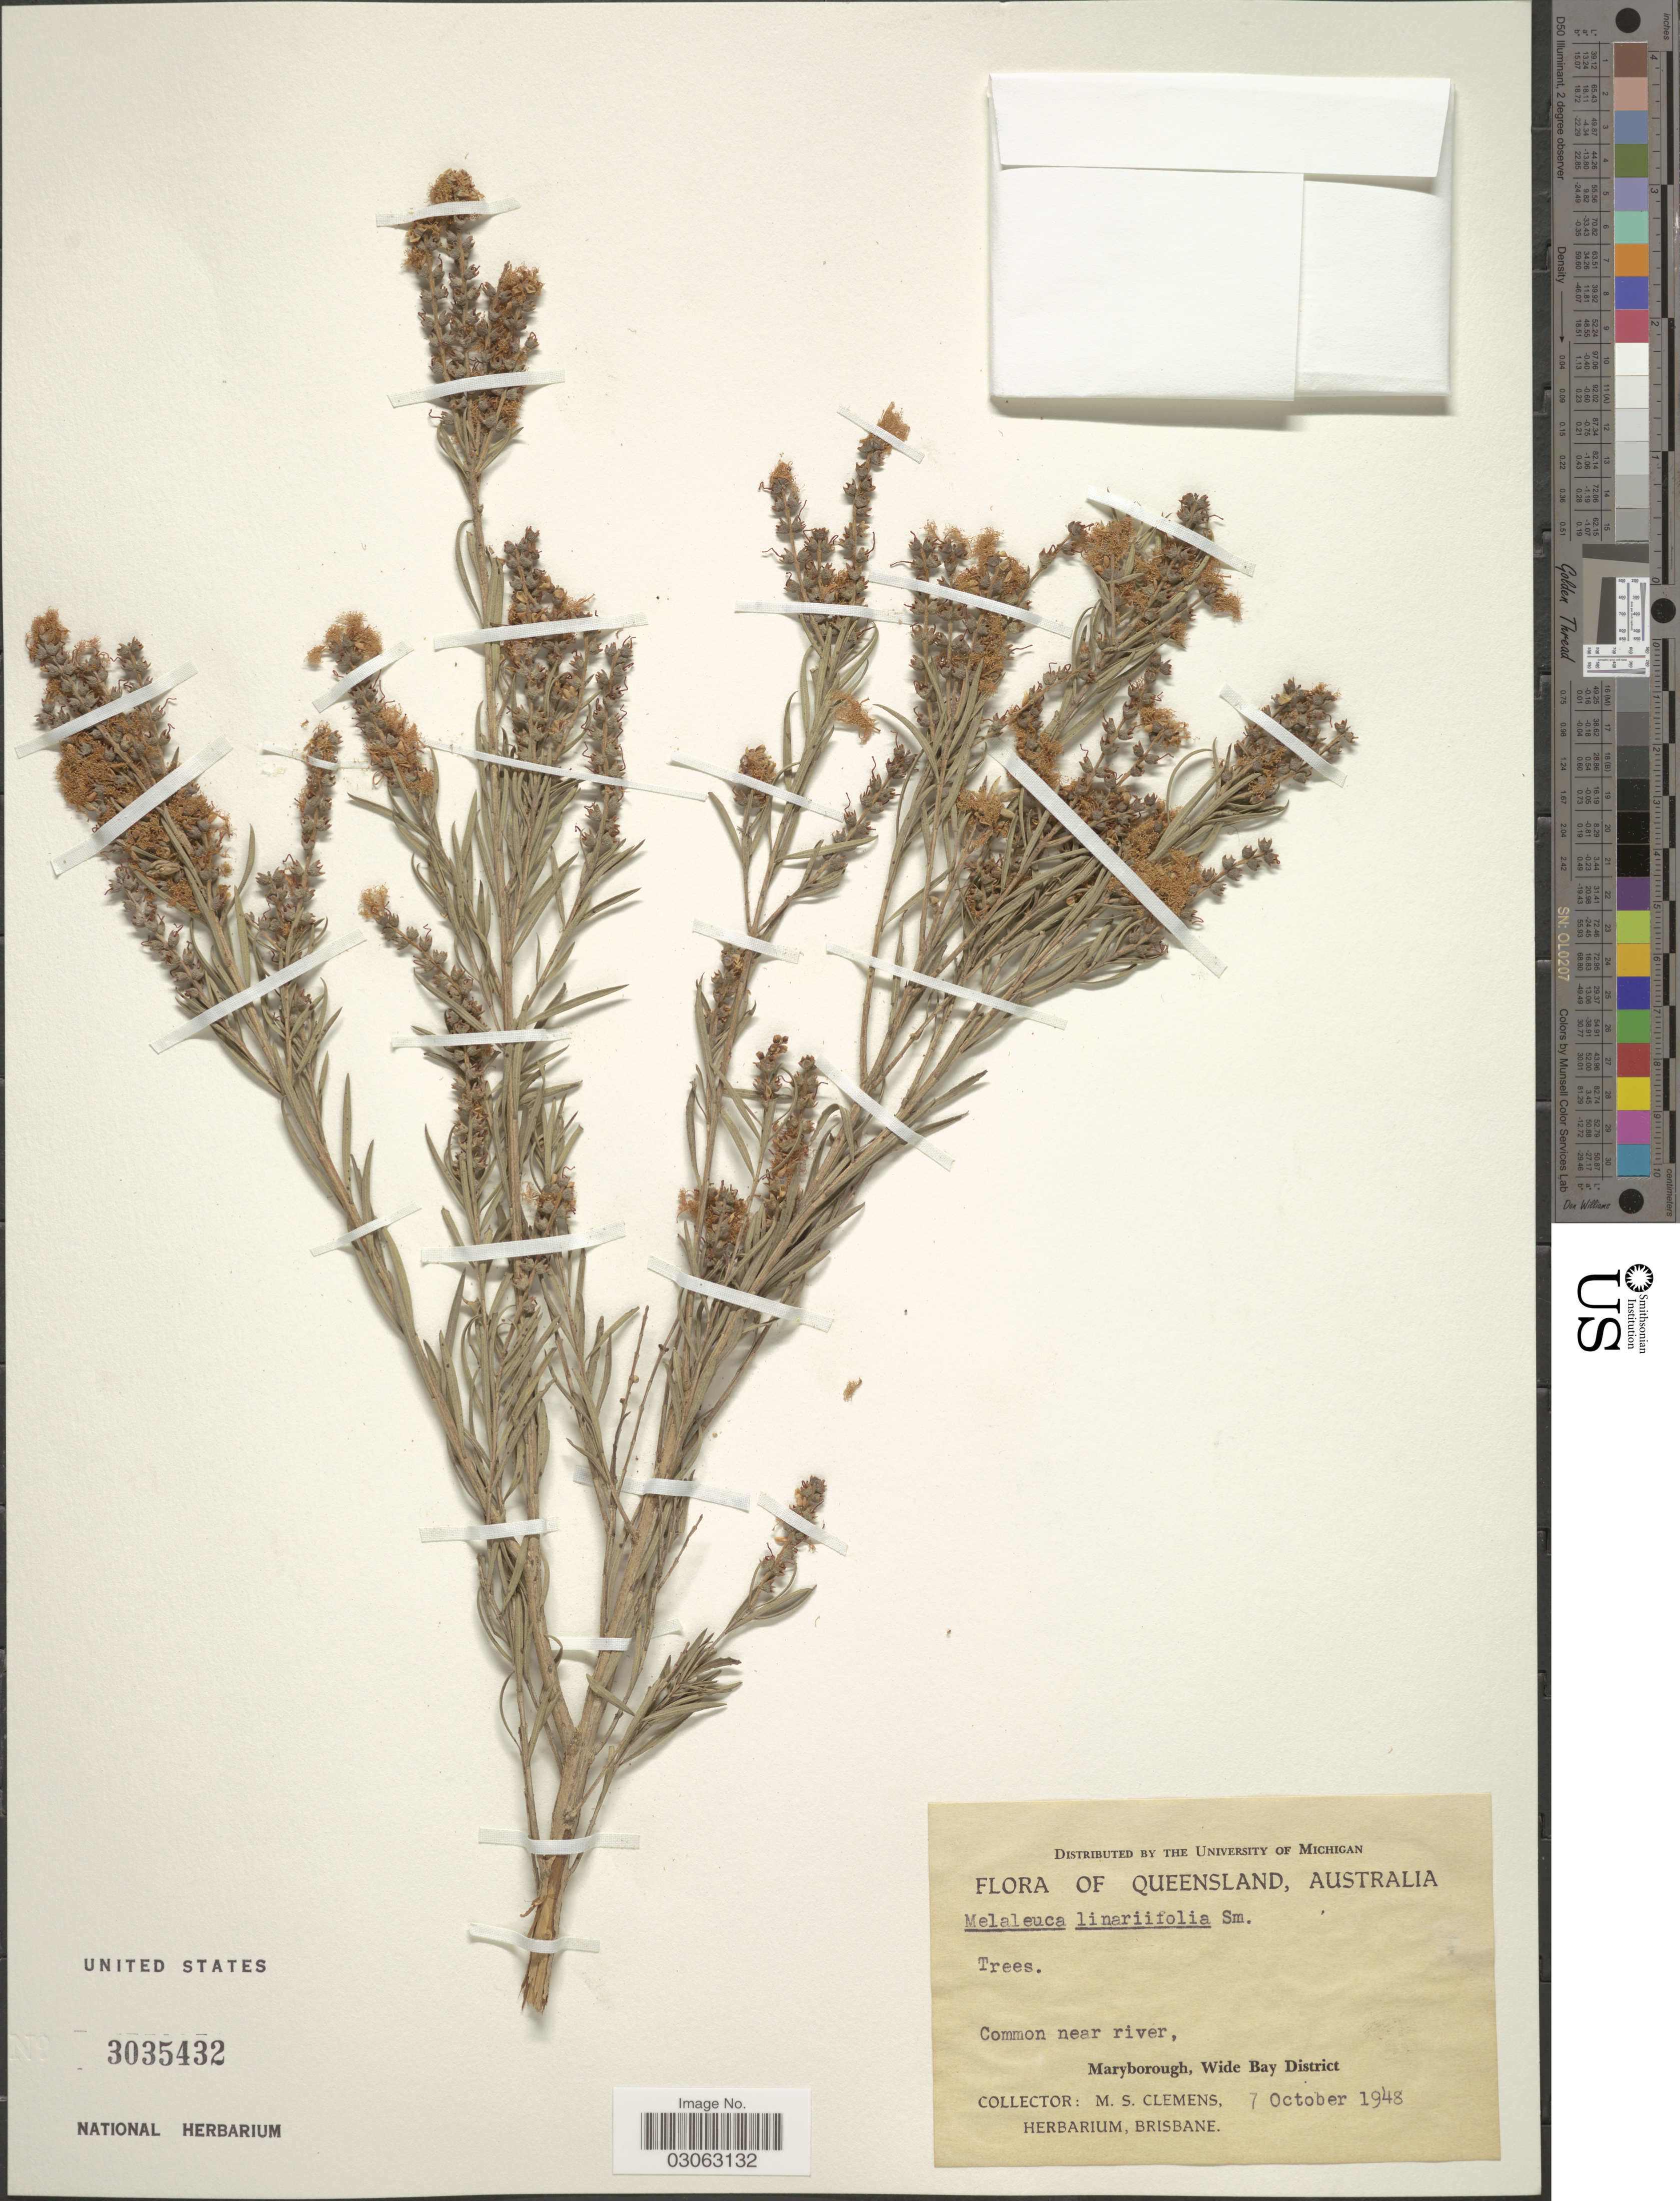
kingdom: Plantae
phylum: Tracheophyta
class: Magnoliopsida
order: Myrtales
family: Myrtaceae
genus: Melaleuca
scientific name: Melaleuca linariifolia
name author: Sm.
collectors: M. S. Clemens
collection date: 1948-10-07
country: Australia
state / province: Queensland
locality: Maryborough, Wide Bay District.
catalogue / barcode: US 3035432